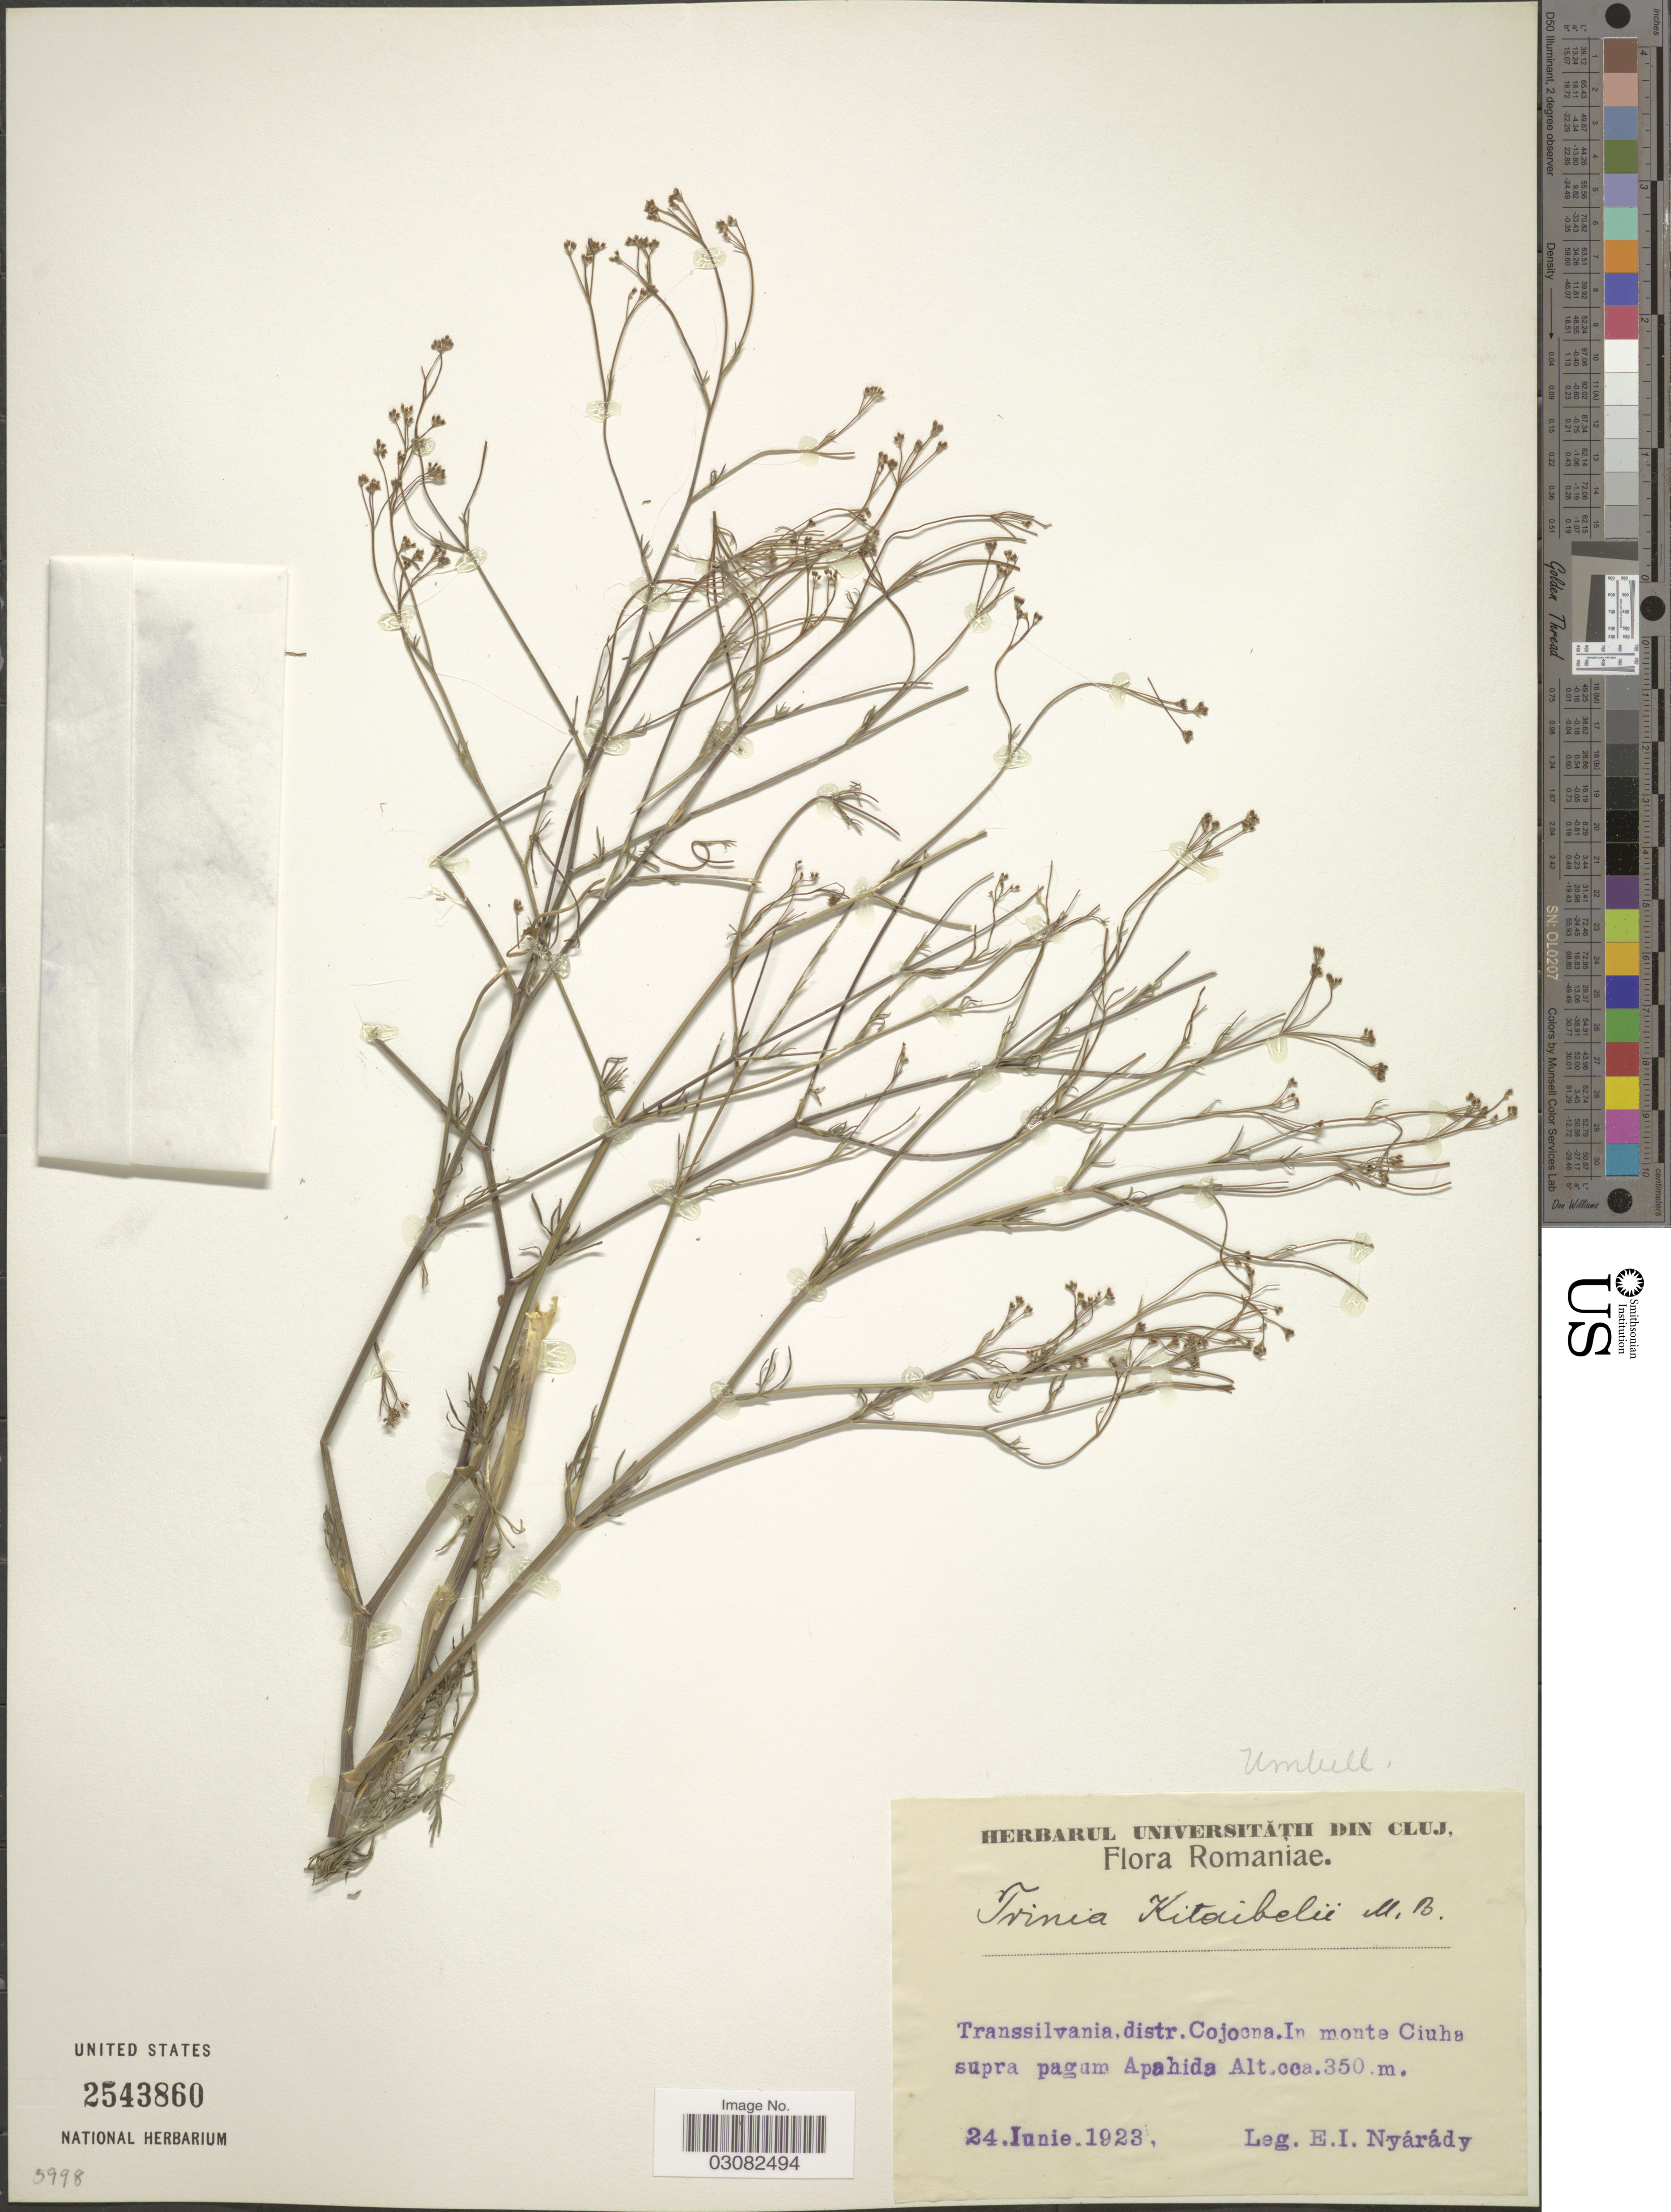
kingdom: Plantae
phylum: Tracheophyta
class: Magnoliopsida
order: Apiales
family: Apiaceae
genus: Trinia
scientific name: Trinia kitaibelii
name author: M. Bieb.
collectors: E. Nyárády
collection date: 1923-06-24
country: Romania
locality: Romaniae. Transsilvania, distr. Cojocna. In monte Ciuha supra pagum Apahida.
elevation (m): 350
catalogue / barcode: US 2543860